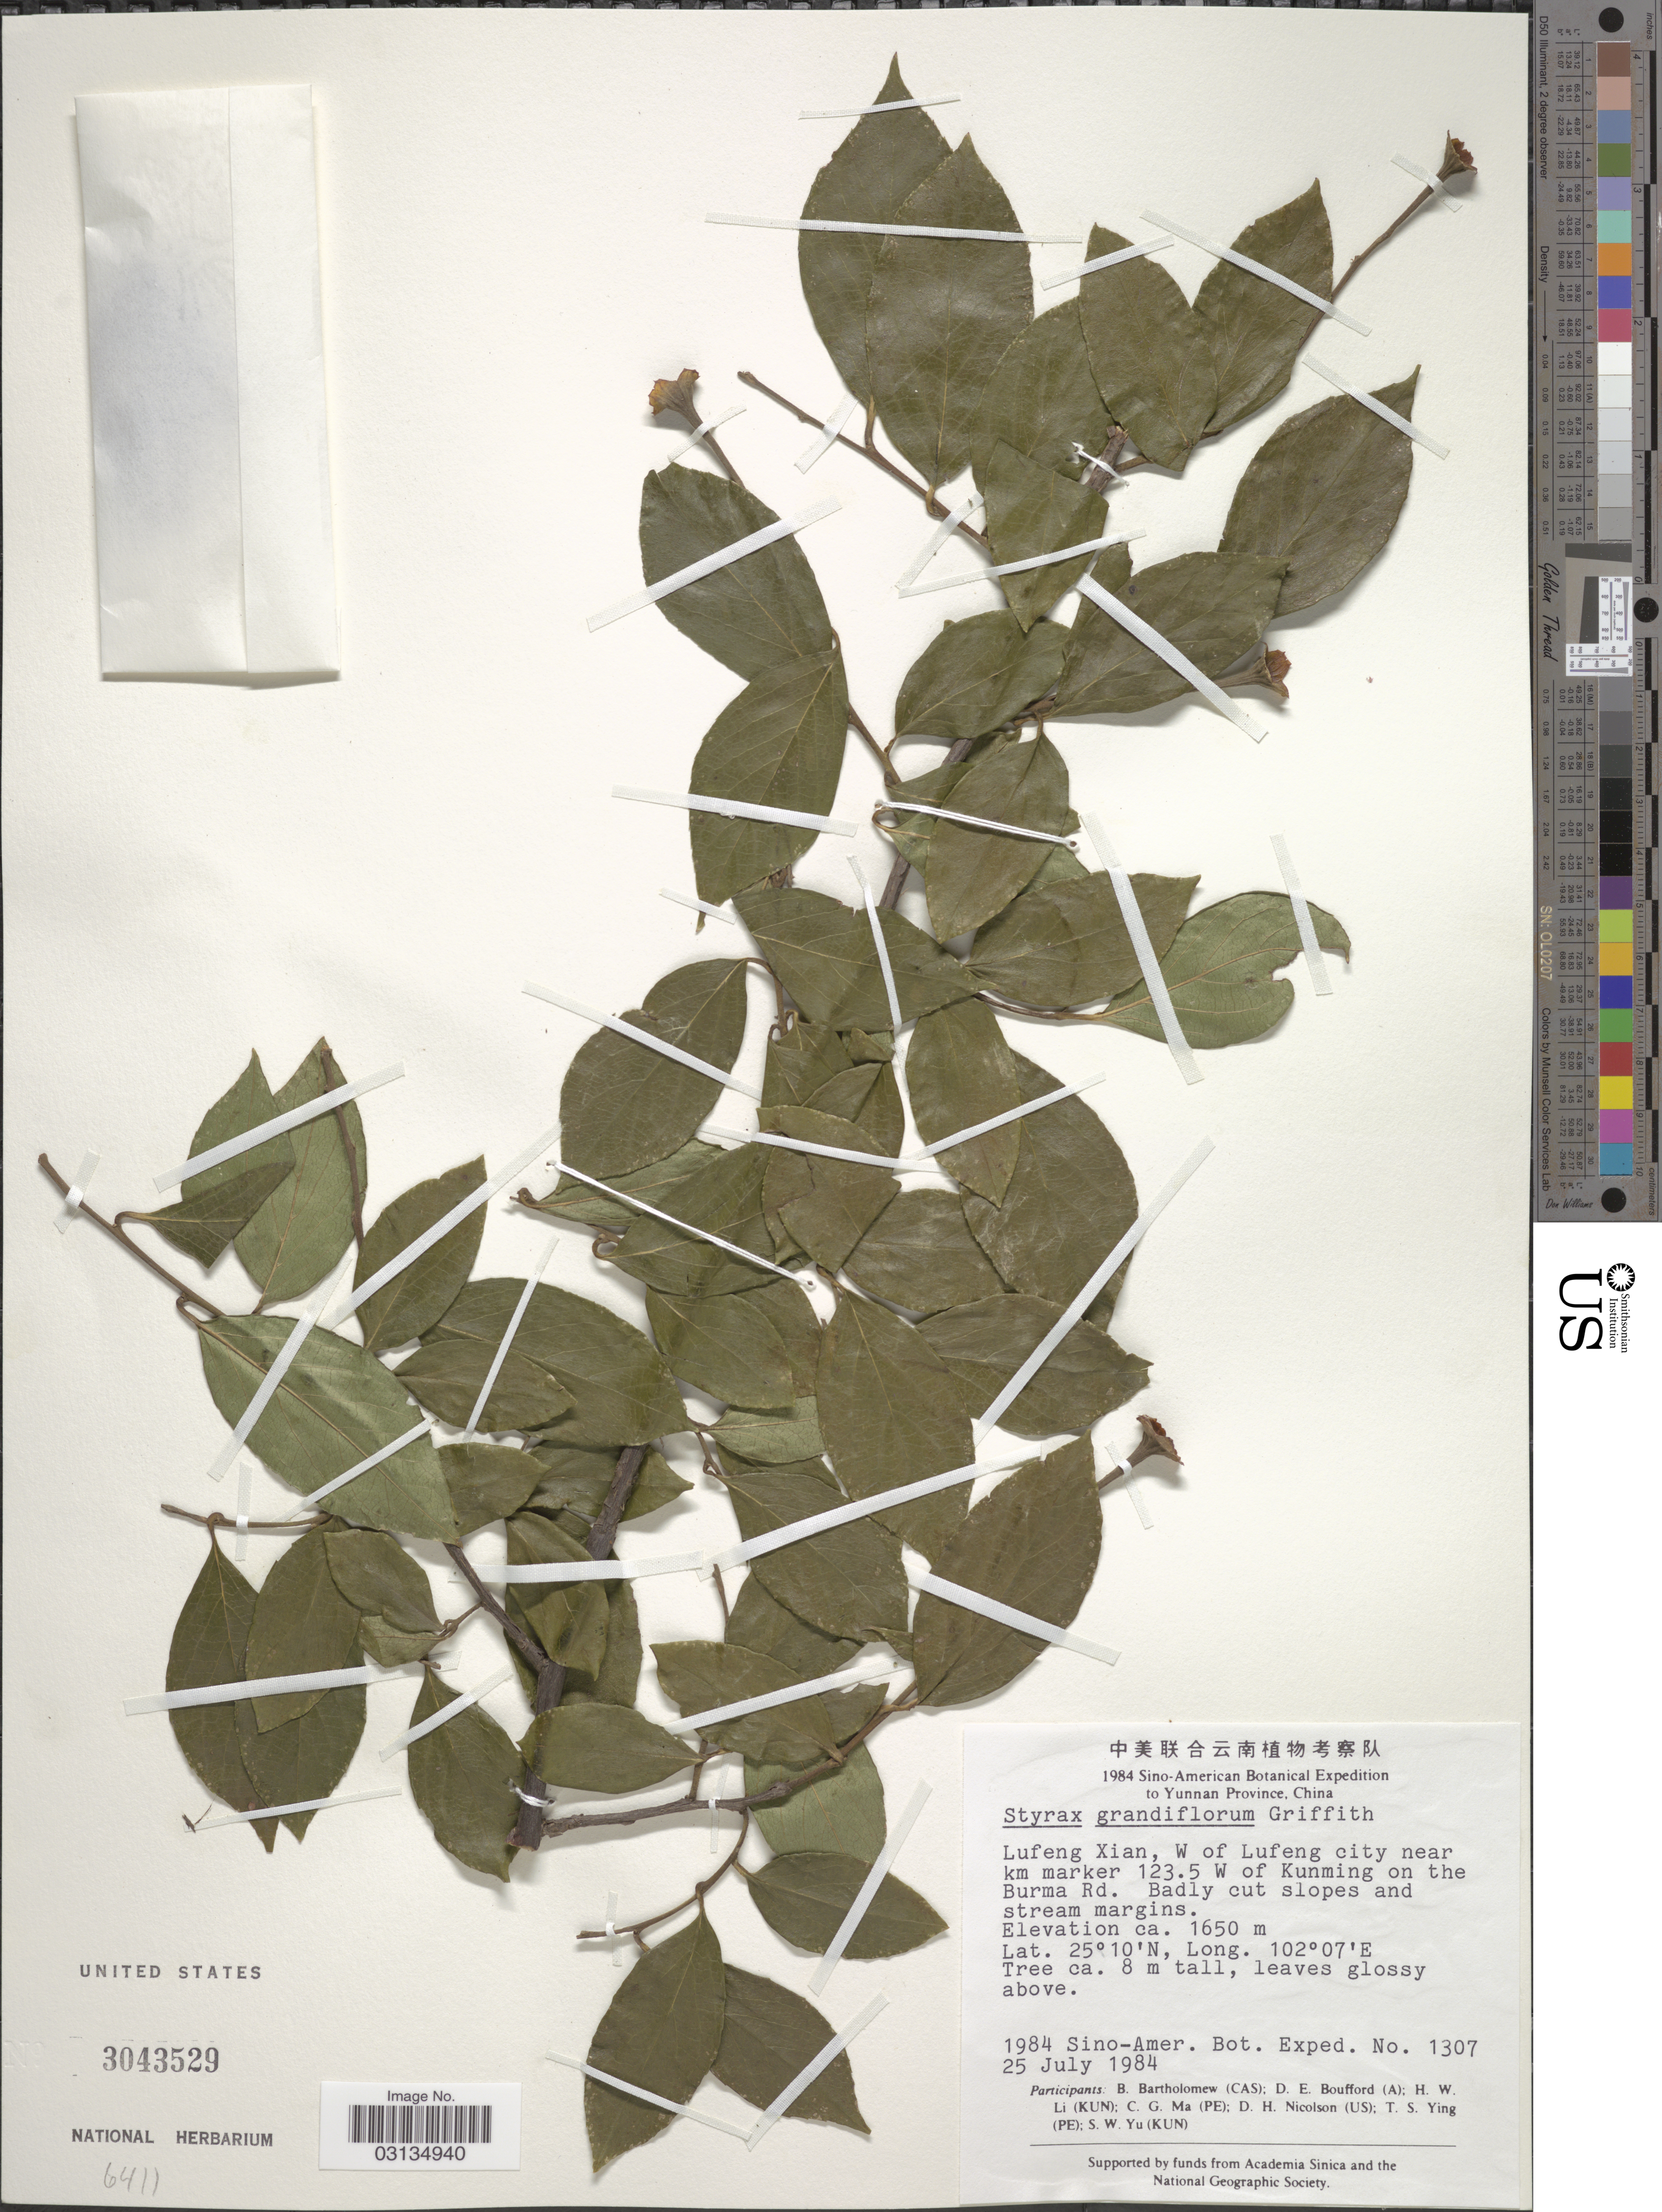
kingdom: Plantae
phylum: Tracheophyta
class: Magnoliopsida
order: Ericales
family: Styracaceae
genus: Styrax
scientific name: Styrax grandiflorus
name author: Griff.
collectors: Sino-Amer. Bot. Exped. 1984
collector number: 1307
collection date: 1984-07-25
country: China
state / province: Yunnan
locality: Lufeng Xian, W of Lufeng city near km marker 123.5 W of Kunming on the Burma Rd.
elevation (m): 1650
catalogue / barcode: US 3043529